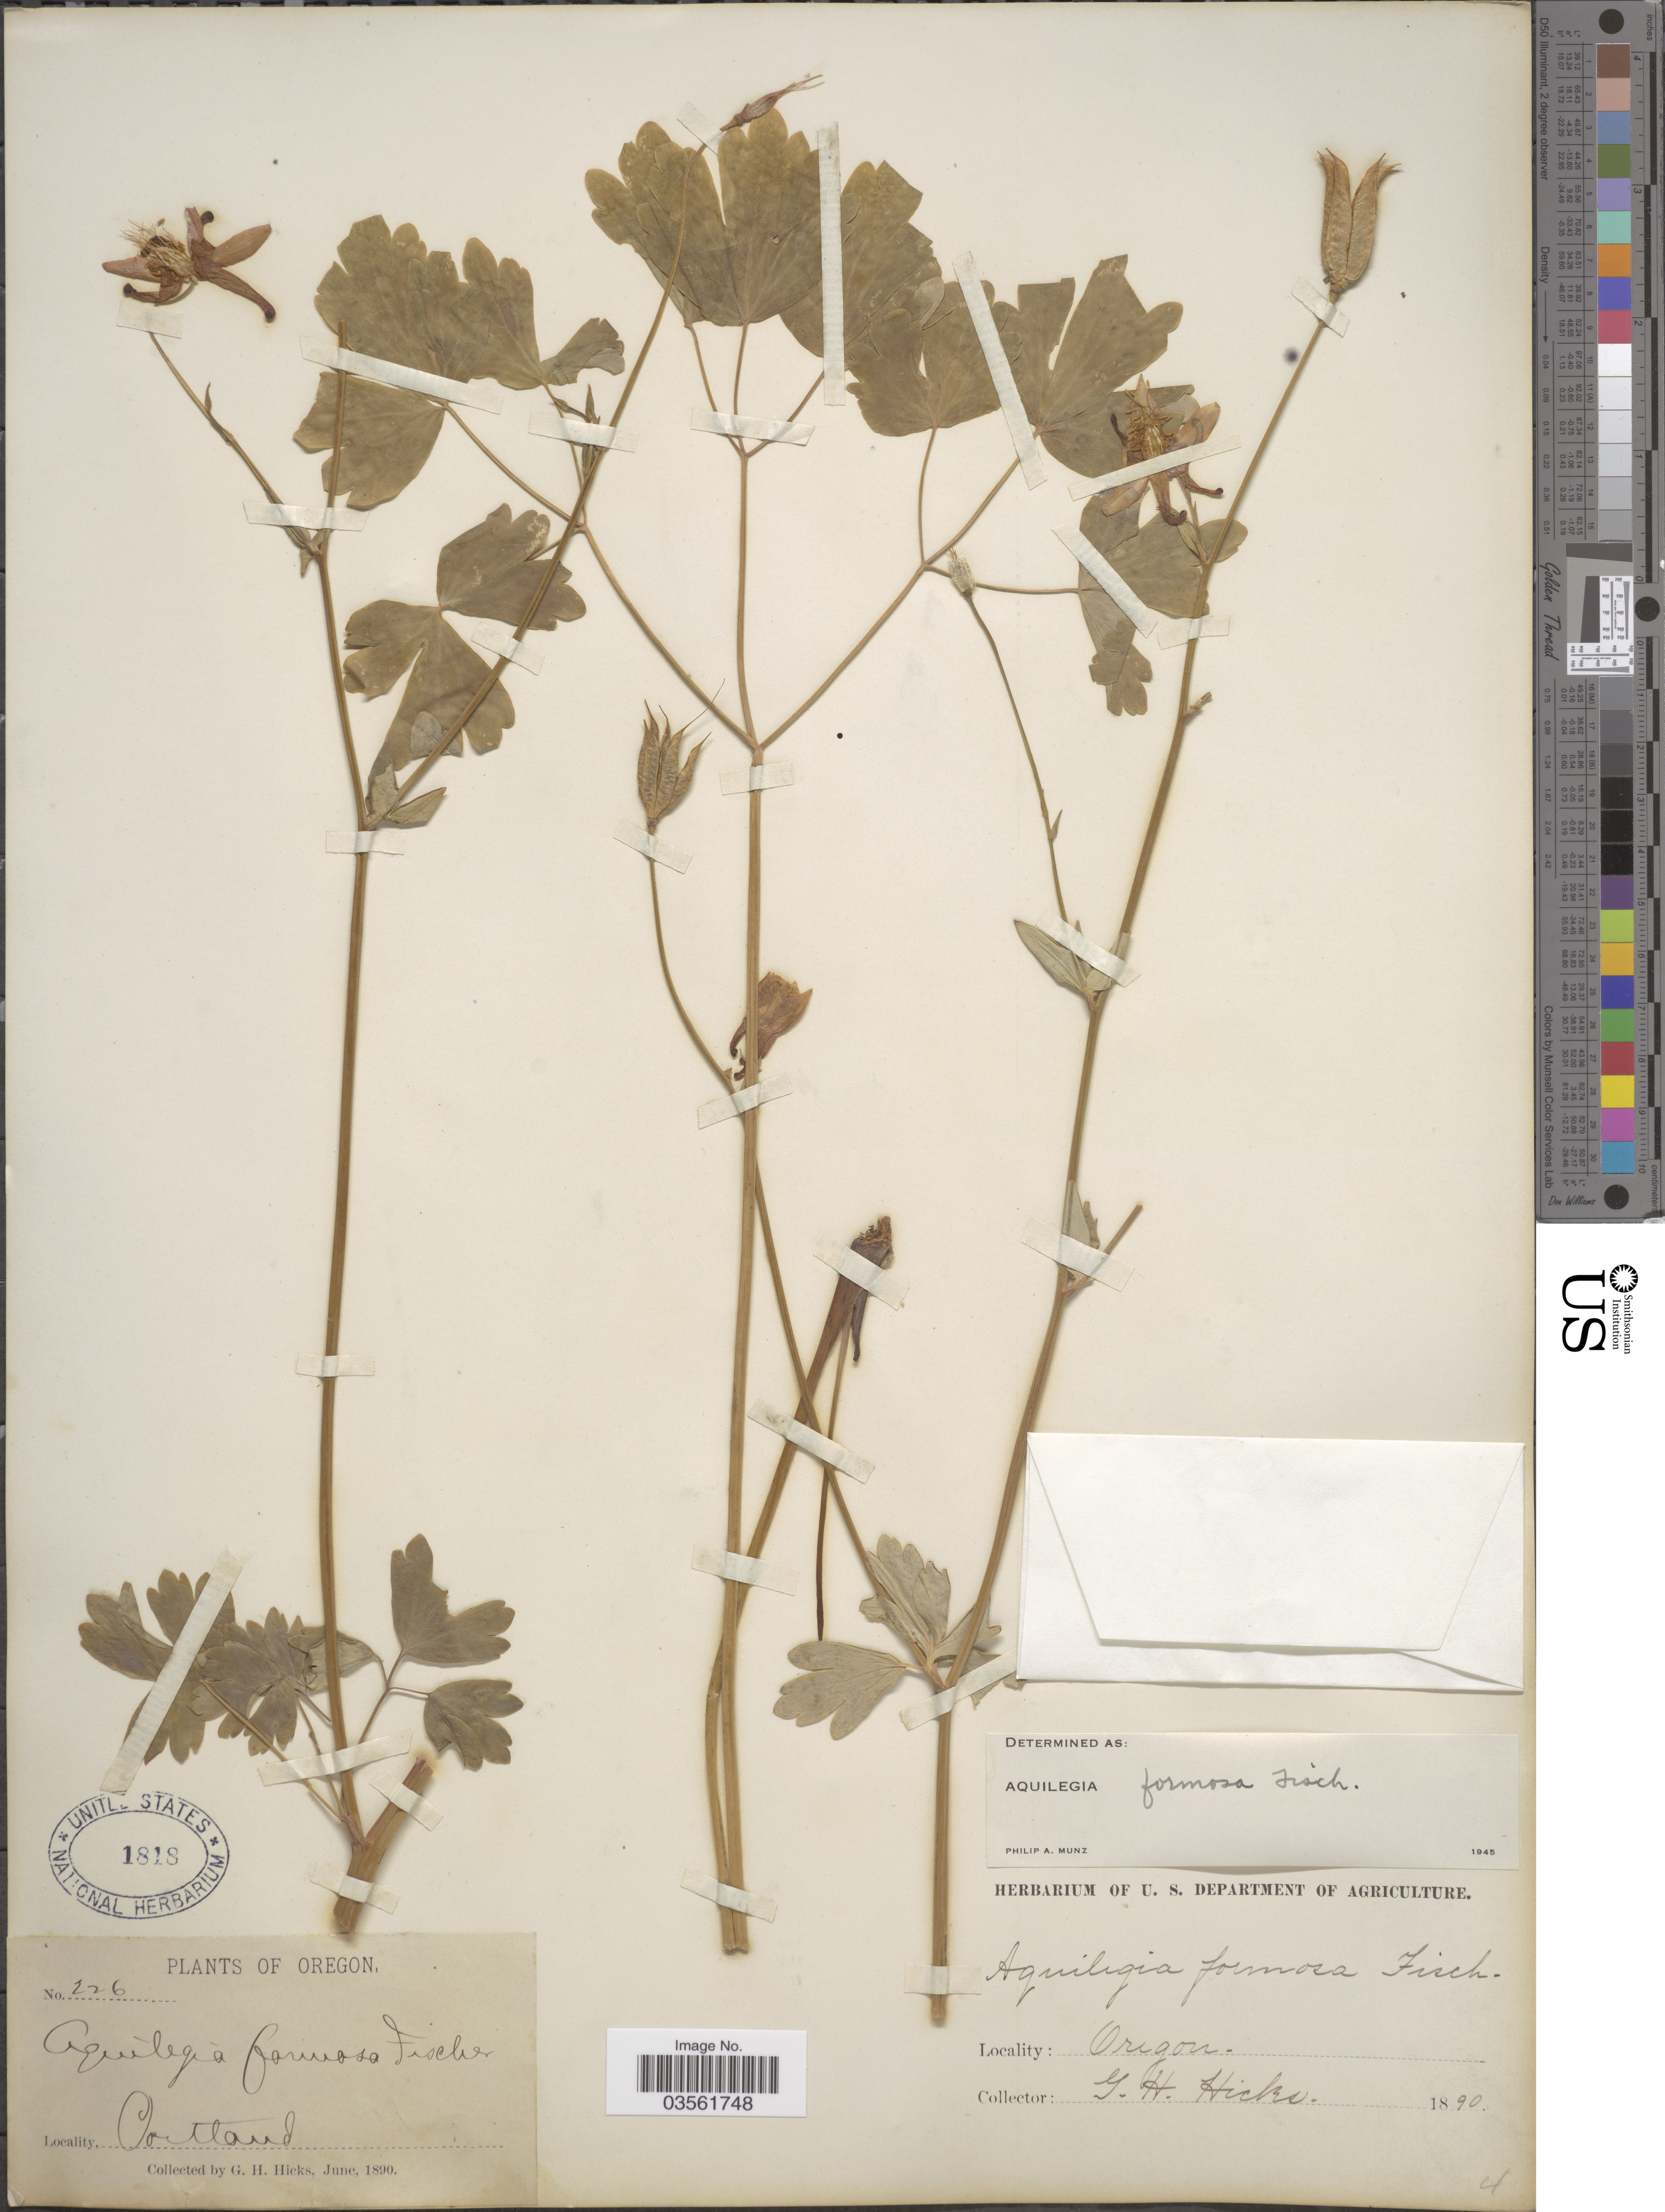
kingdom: Plantae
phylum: Tracheophyta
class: Magnoliopsida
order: Ranunculales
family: Ranunculaceae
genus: Aquilegia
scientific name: Aquilegia formosa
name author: Fisch. ex DC.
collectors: G. Hicks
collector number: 226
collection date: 1890-06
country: United States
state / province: Oregon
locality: Portland.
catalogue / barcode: US 1818